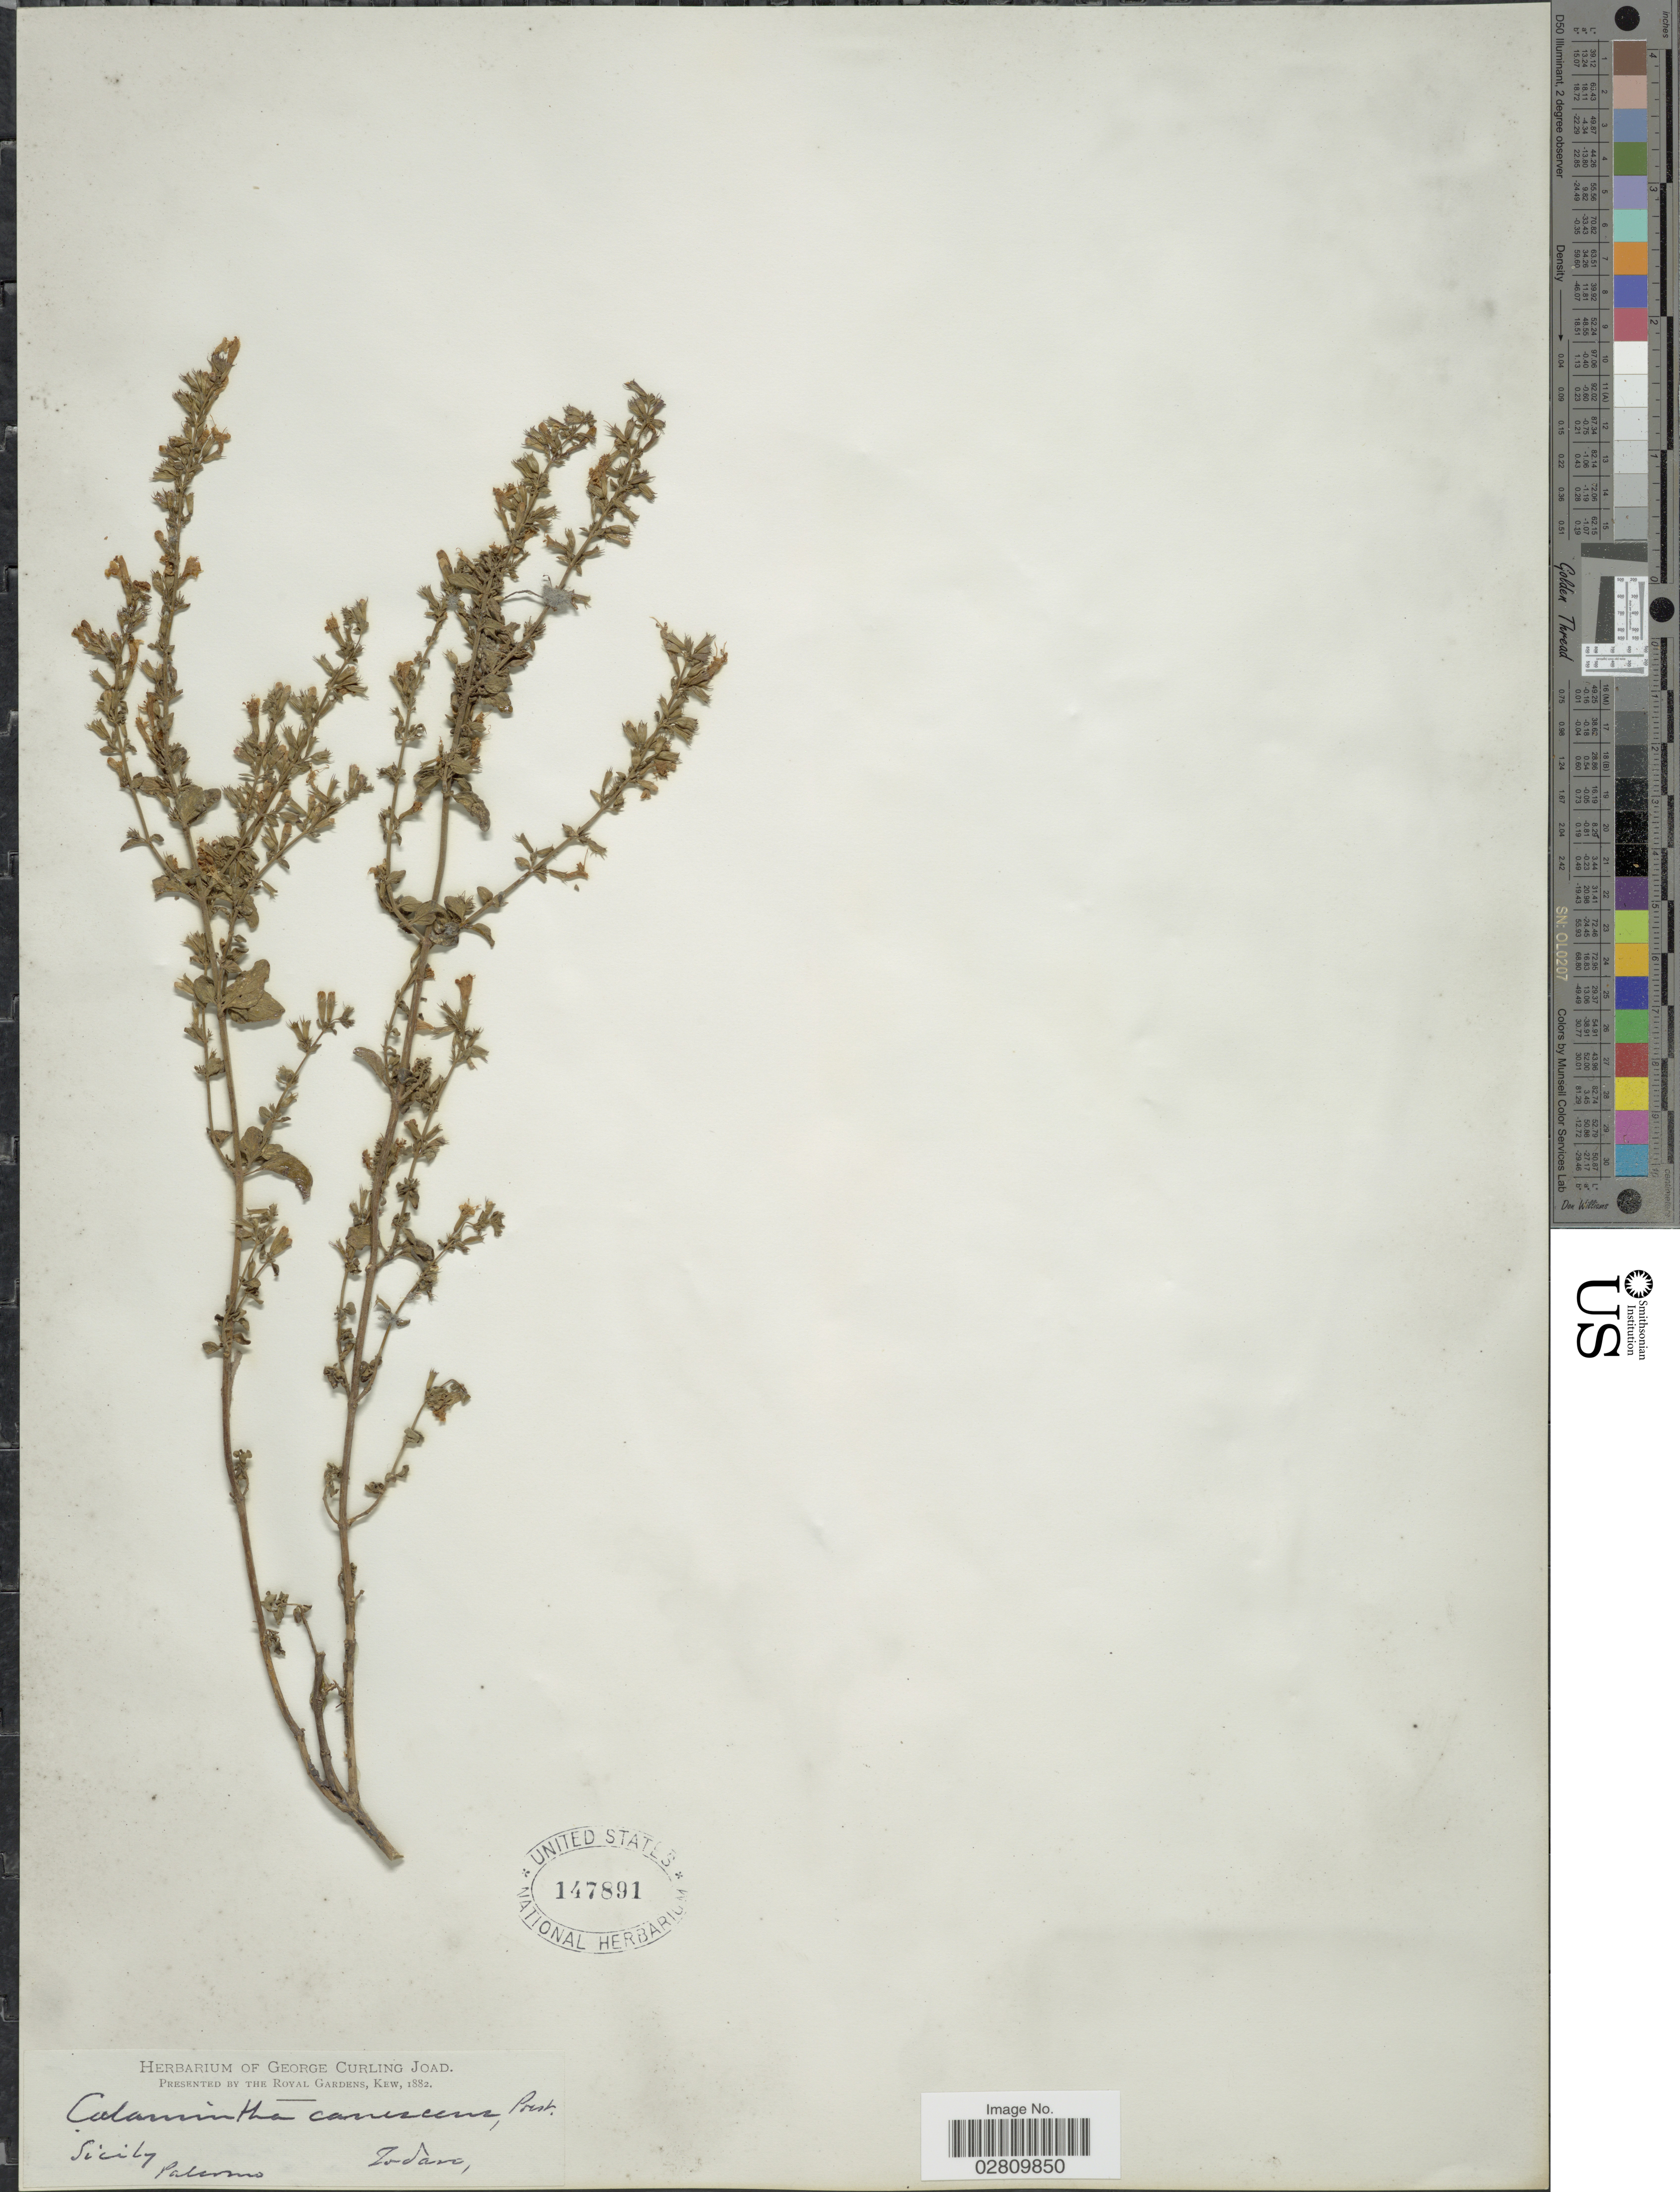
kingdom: Plantae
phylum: Tracheophyta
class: Magnoliopsida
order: Lamiales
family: Lamiaceae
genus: Calamintha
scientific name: Calamintha candidissima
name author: (Munby) Benth.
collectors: Todaro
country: Italy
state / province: Siciliana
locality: Silicy, Palermo. [interpreted]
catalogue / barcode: US 147891